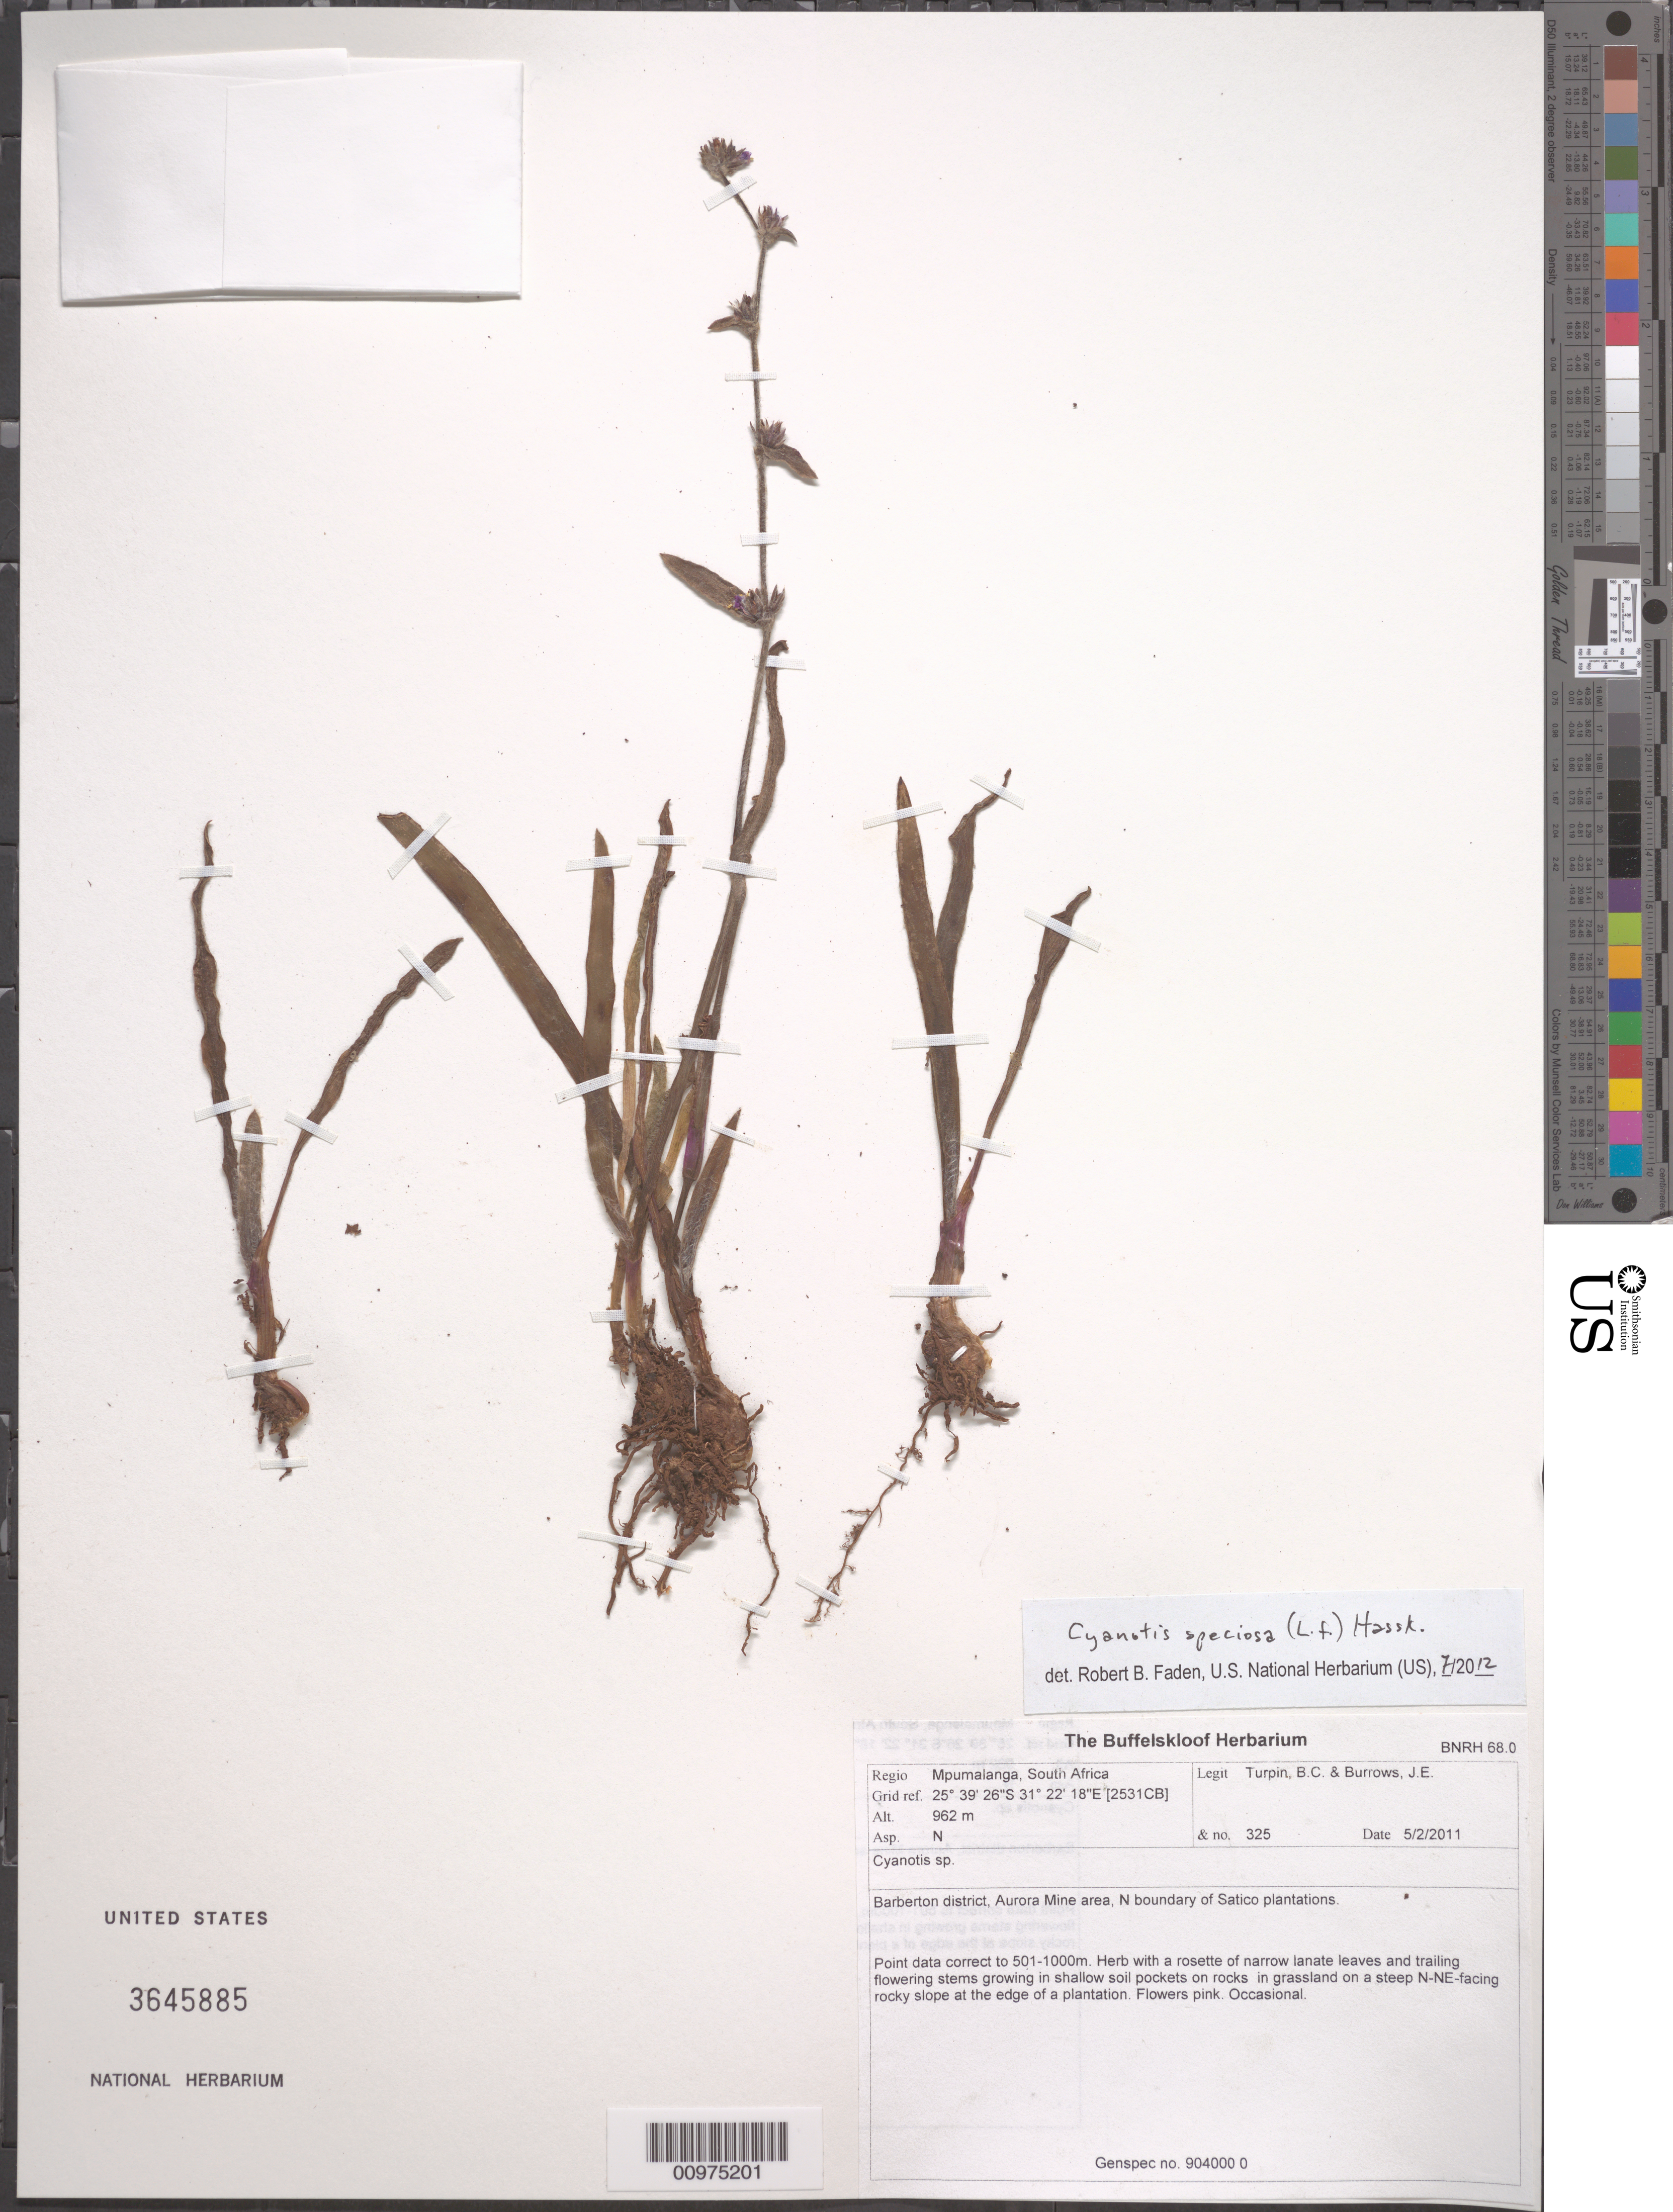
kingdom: Plantae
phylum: Tracheophyta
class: Liliopsida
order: Commelinales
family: Commelinaceae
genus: Cyanotis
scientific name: Cyanotis speciosa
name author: (L. f.) Hassk.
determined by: Faden, Robert B., (US), Smithsonian Institution - National Museum of Natural History (UNITED STATES)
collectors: B. C. Turpin & J. Burrows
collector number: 325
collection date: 2011-02-05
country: South Africa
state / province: Mpumalanga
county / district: Barberton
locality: Aurora Mine area, N boundary of Satico plantations.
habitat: growing in shallow soil pockets on rocks in grassland on a steep N-NE-facing rochy slope at the edge of a plantation.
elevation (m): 962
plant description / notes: Point data correct to 501-1000 m. Genspec no. 904000 0. 2531CB. BNRH 68.0. Asp. N.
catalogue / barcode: US 3645885